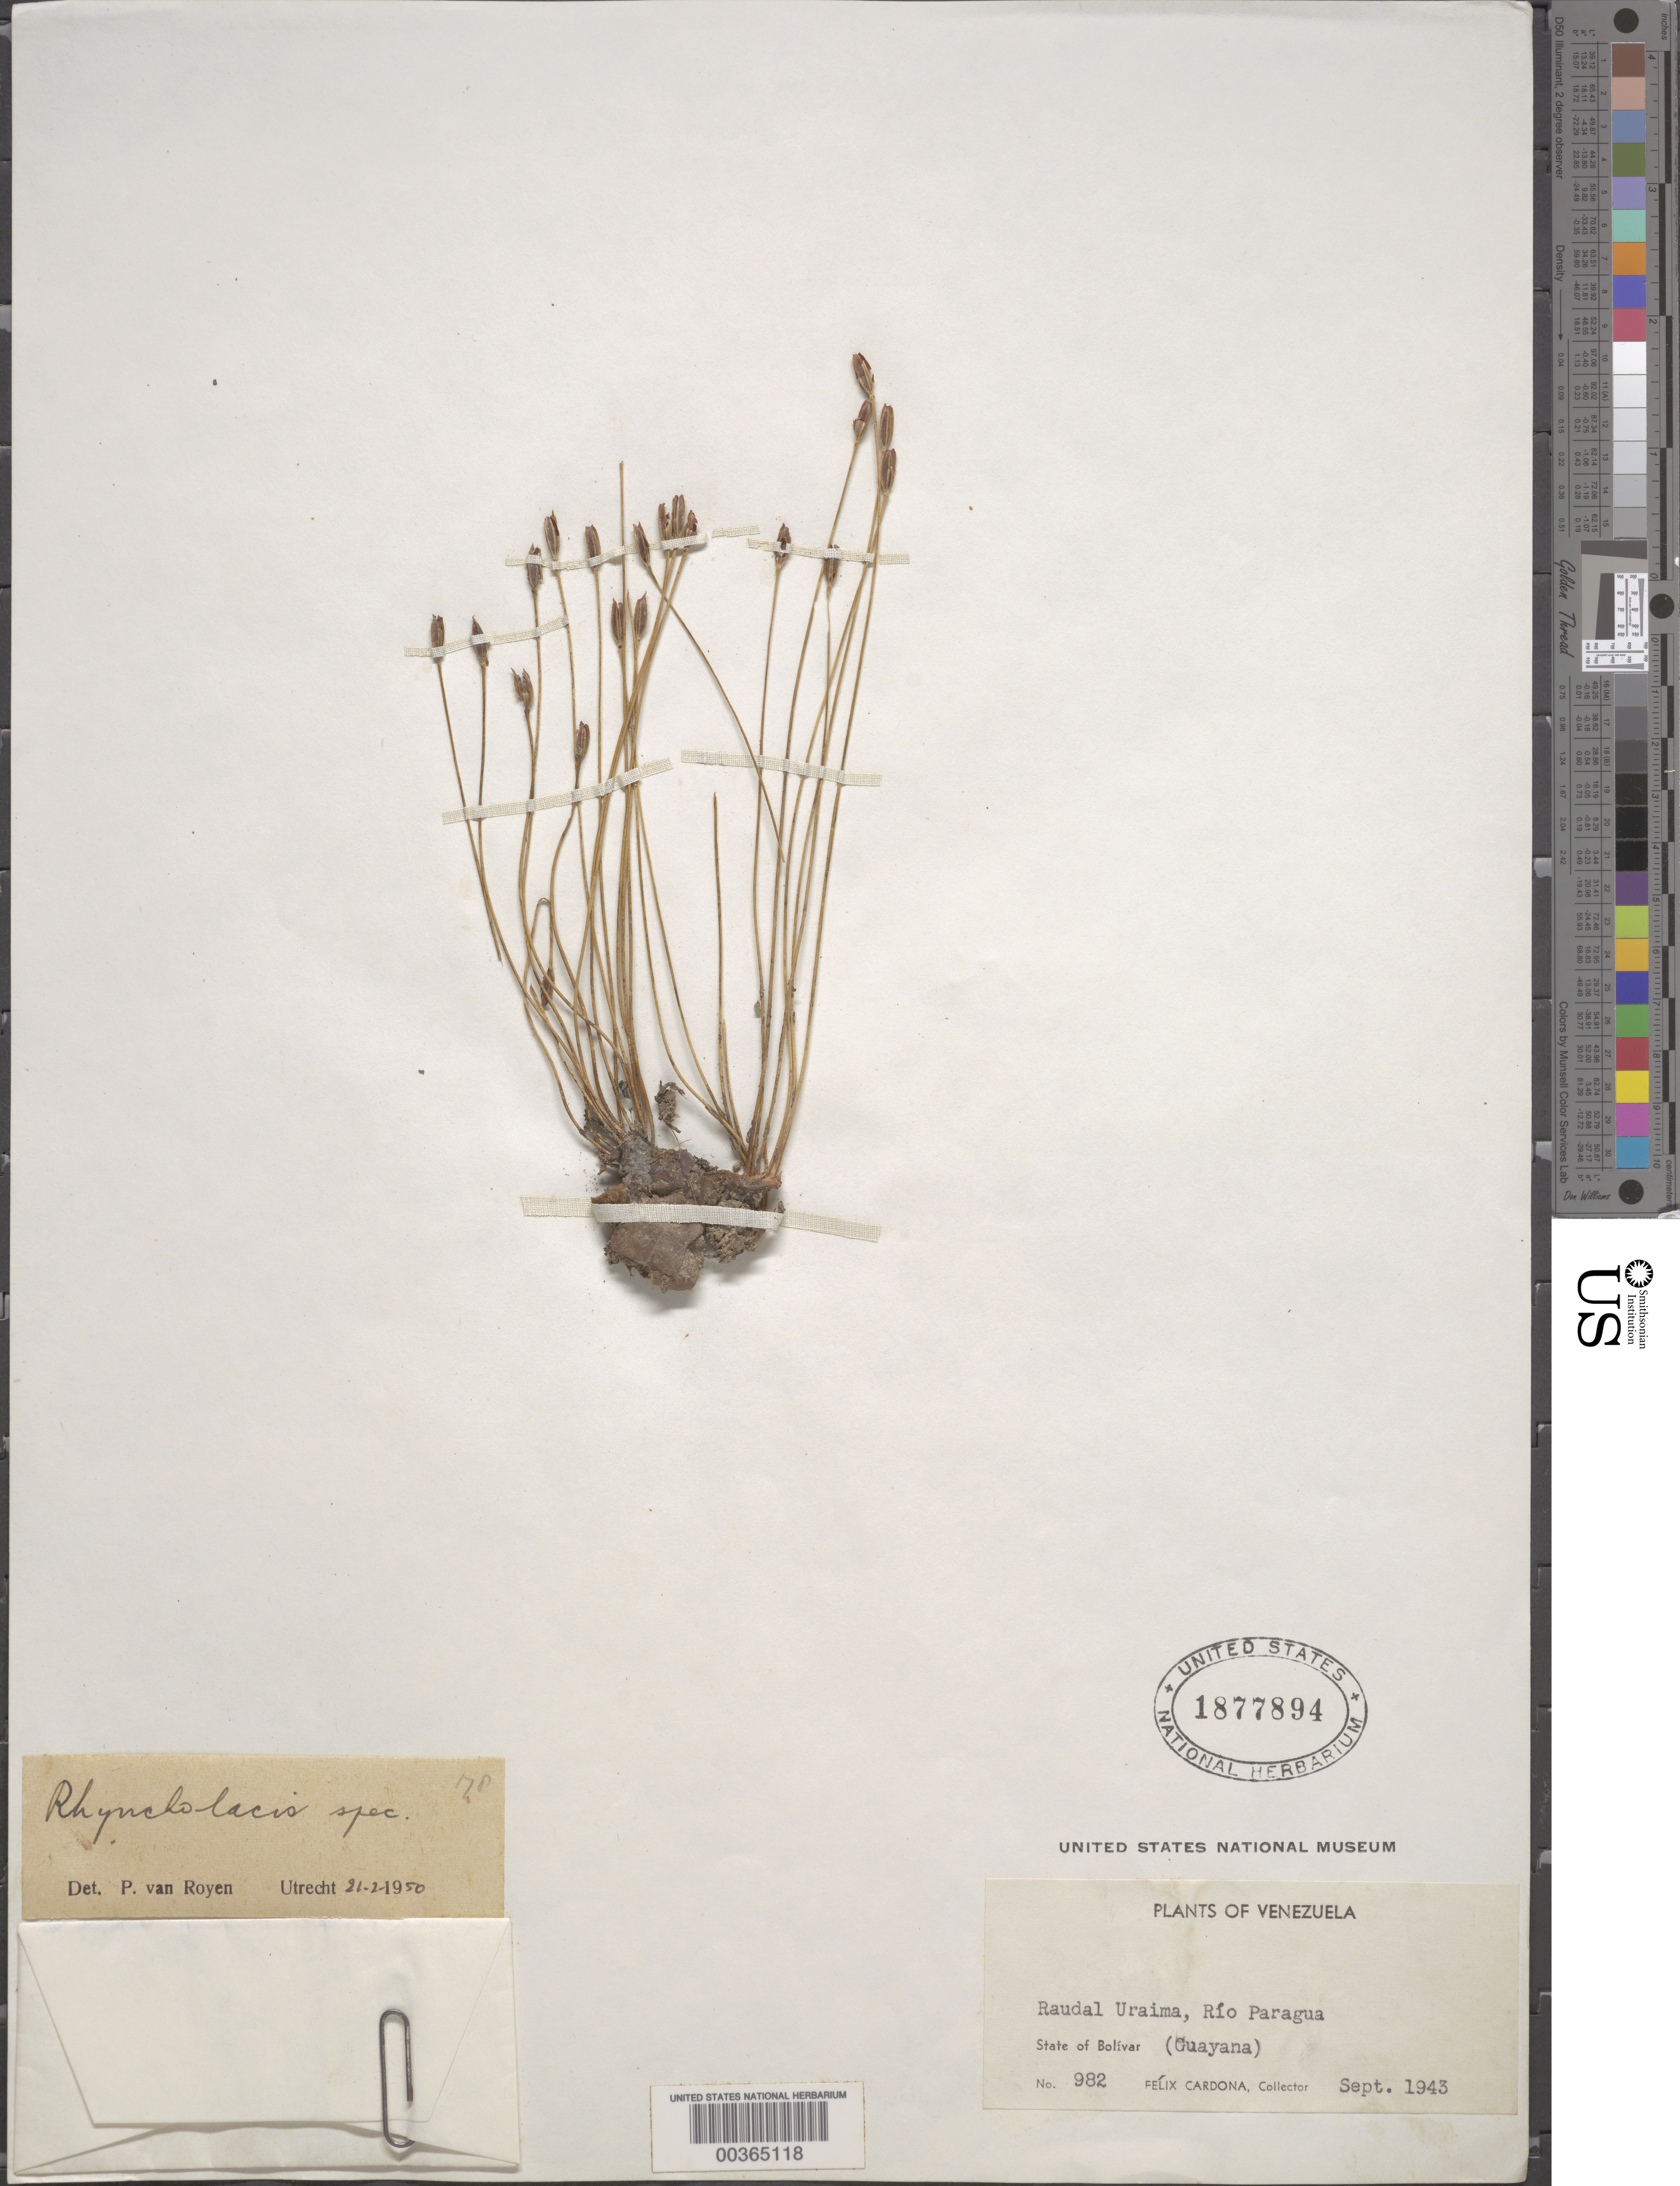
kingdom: Plantae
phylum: Tracheophyta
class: Magnoliopsida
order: Malpighiales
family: Podostemaceae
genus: Rhyncholacis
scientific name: Rhyncholacis sp.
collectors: F. Cardona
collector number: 982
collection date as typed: Sep 1943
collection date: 1943-09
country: Venezuela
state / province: Bolivar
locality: Rio paragua, raudal uraima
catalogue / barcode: US 1877894